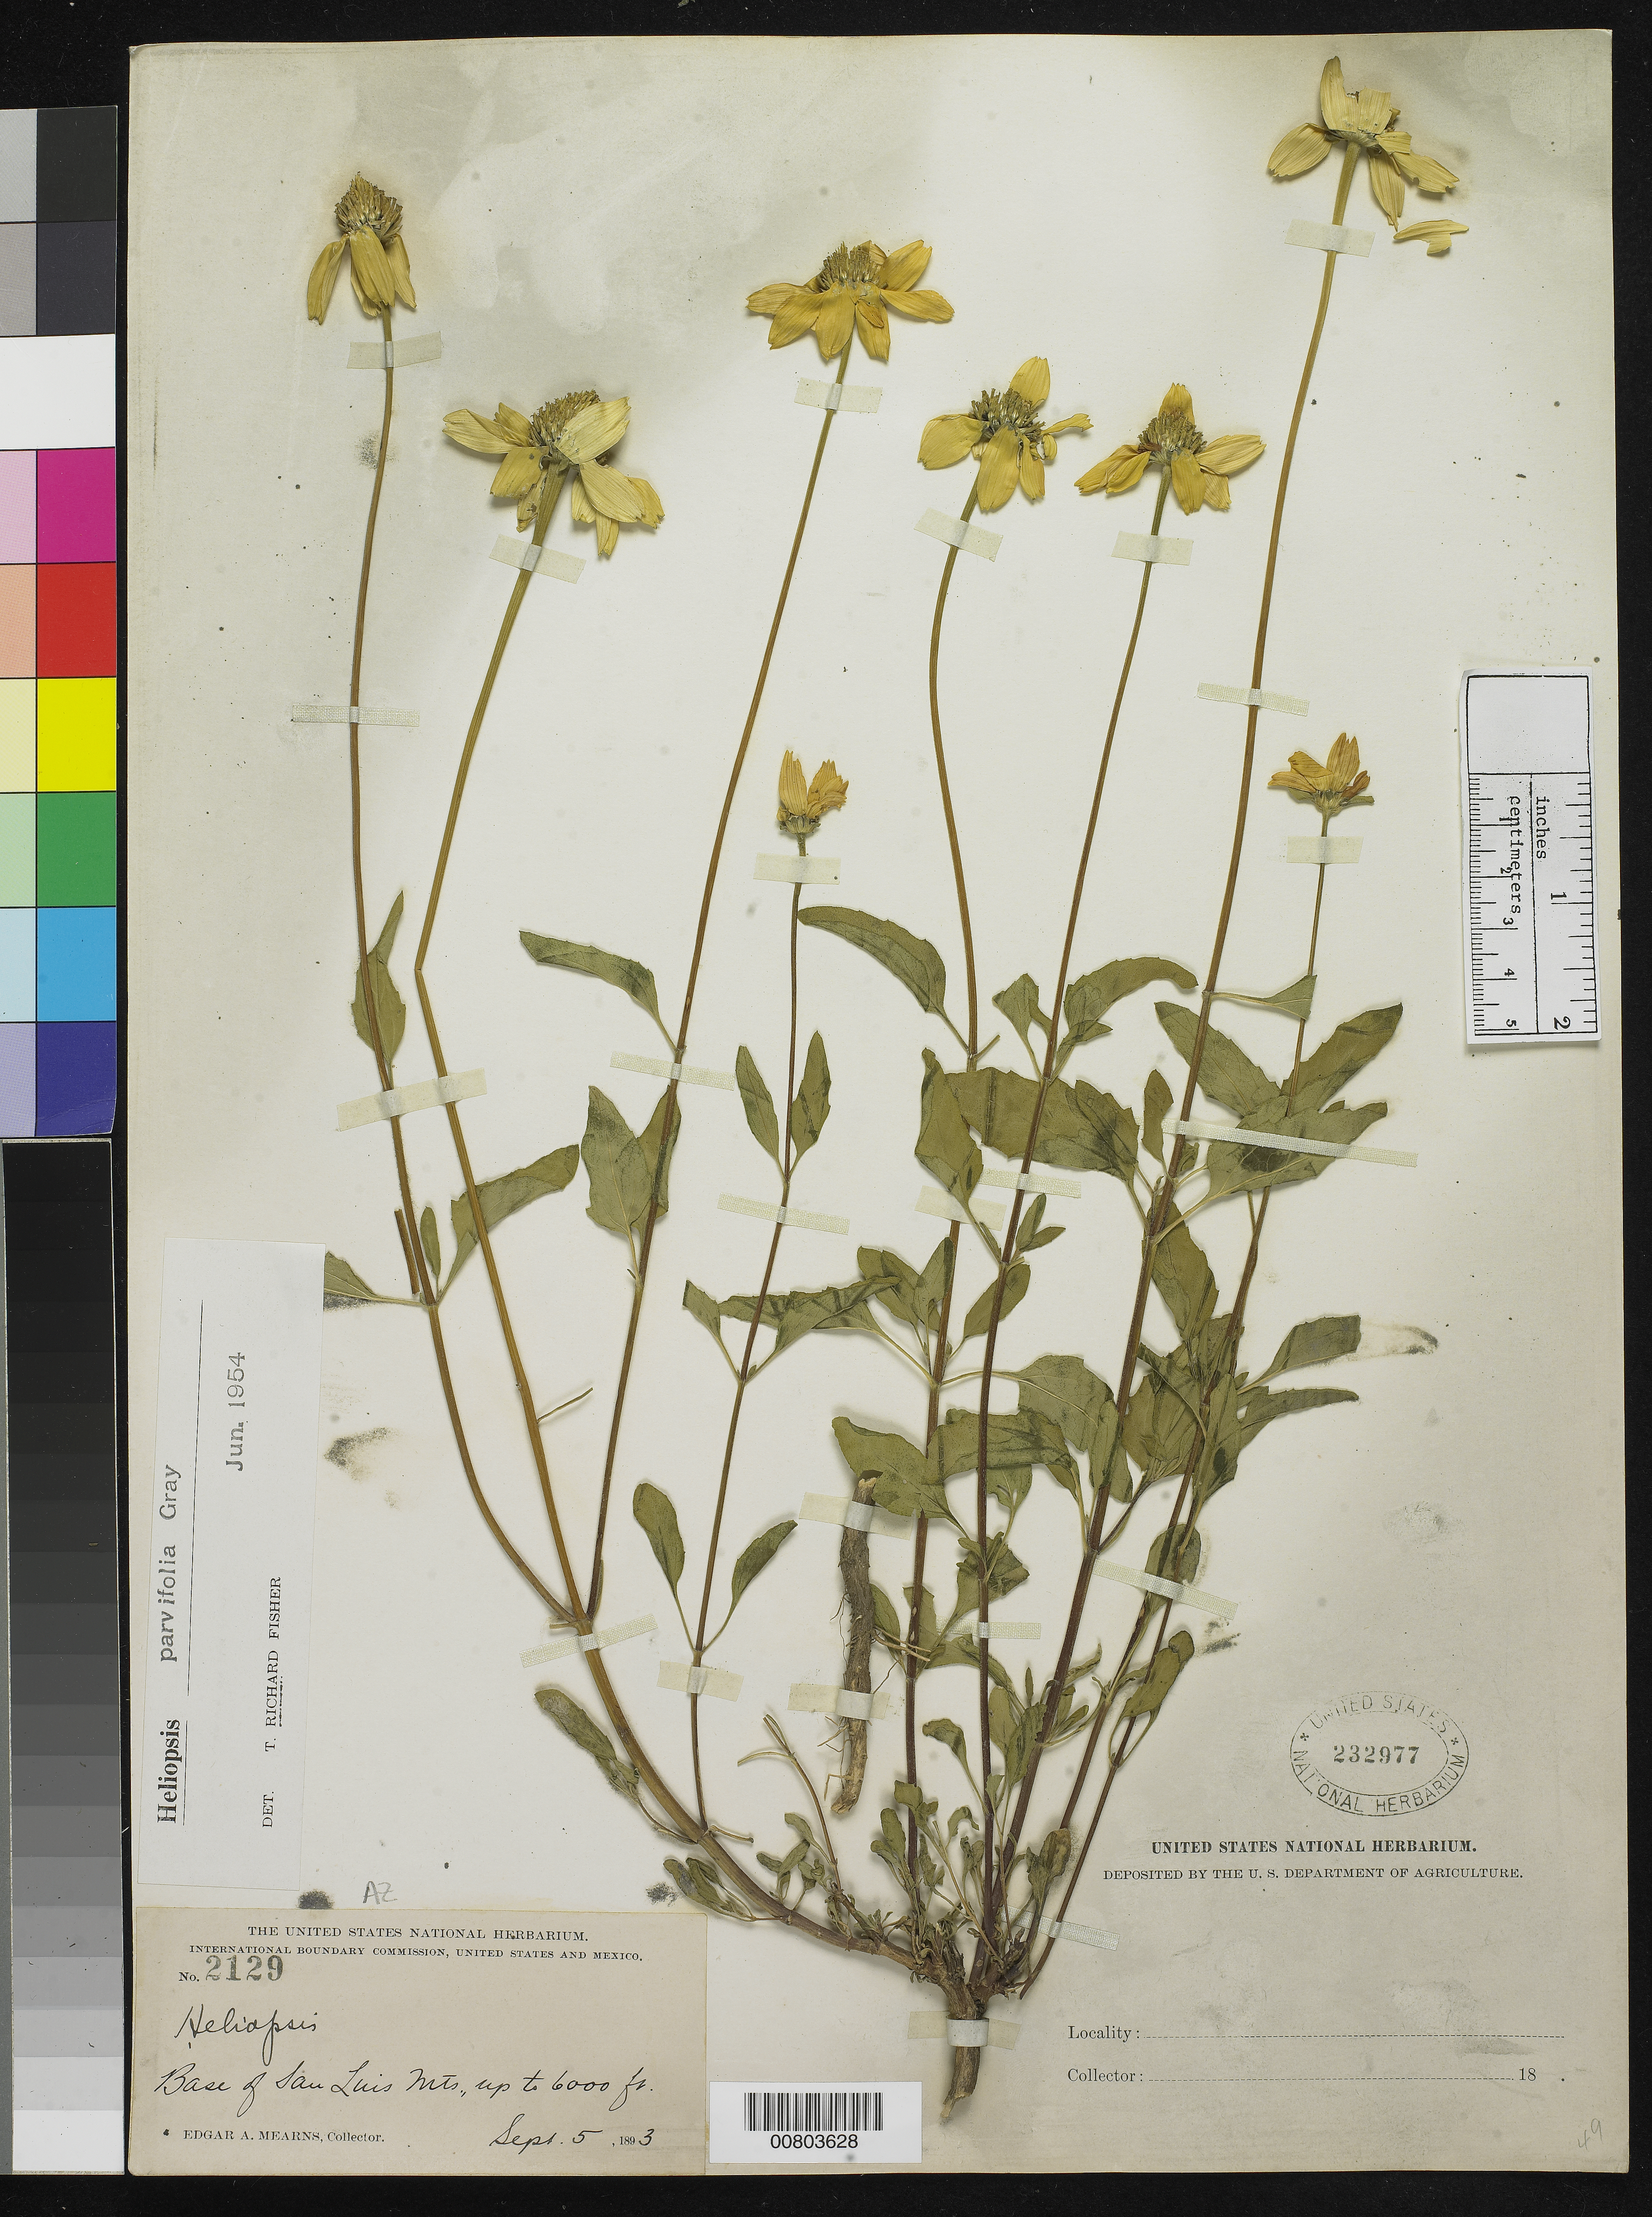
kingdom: Plantae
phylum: Tracheophyta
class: Magnoliopsida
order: Asterales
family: Asteraceae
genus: Heliopsis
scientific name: Heliopsis parvifolia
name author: A. Gray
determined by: Fisher, T. R.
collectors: E. A. Mearns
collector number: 2129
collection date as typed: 05 Sep 1893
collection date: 1893-09-05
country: United States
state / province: Arizona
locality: Base of San Luis Mts., Arizona.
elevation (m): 1829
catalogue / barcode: US 232977